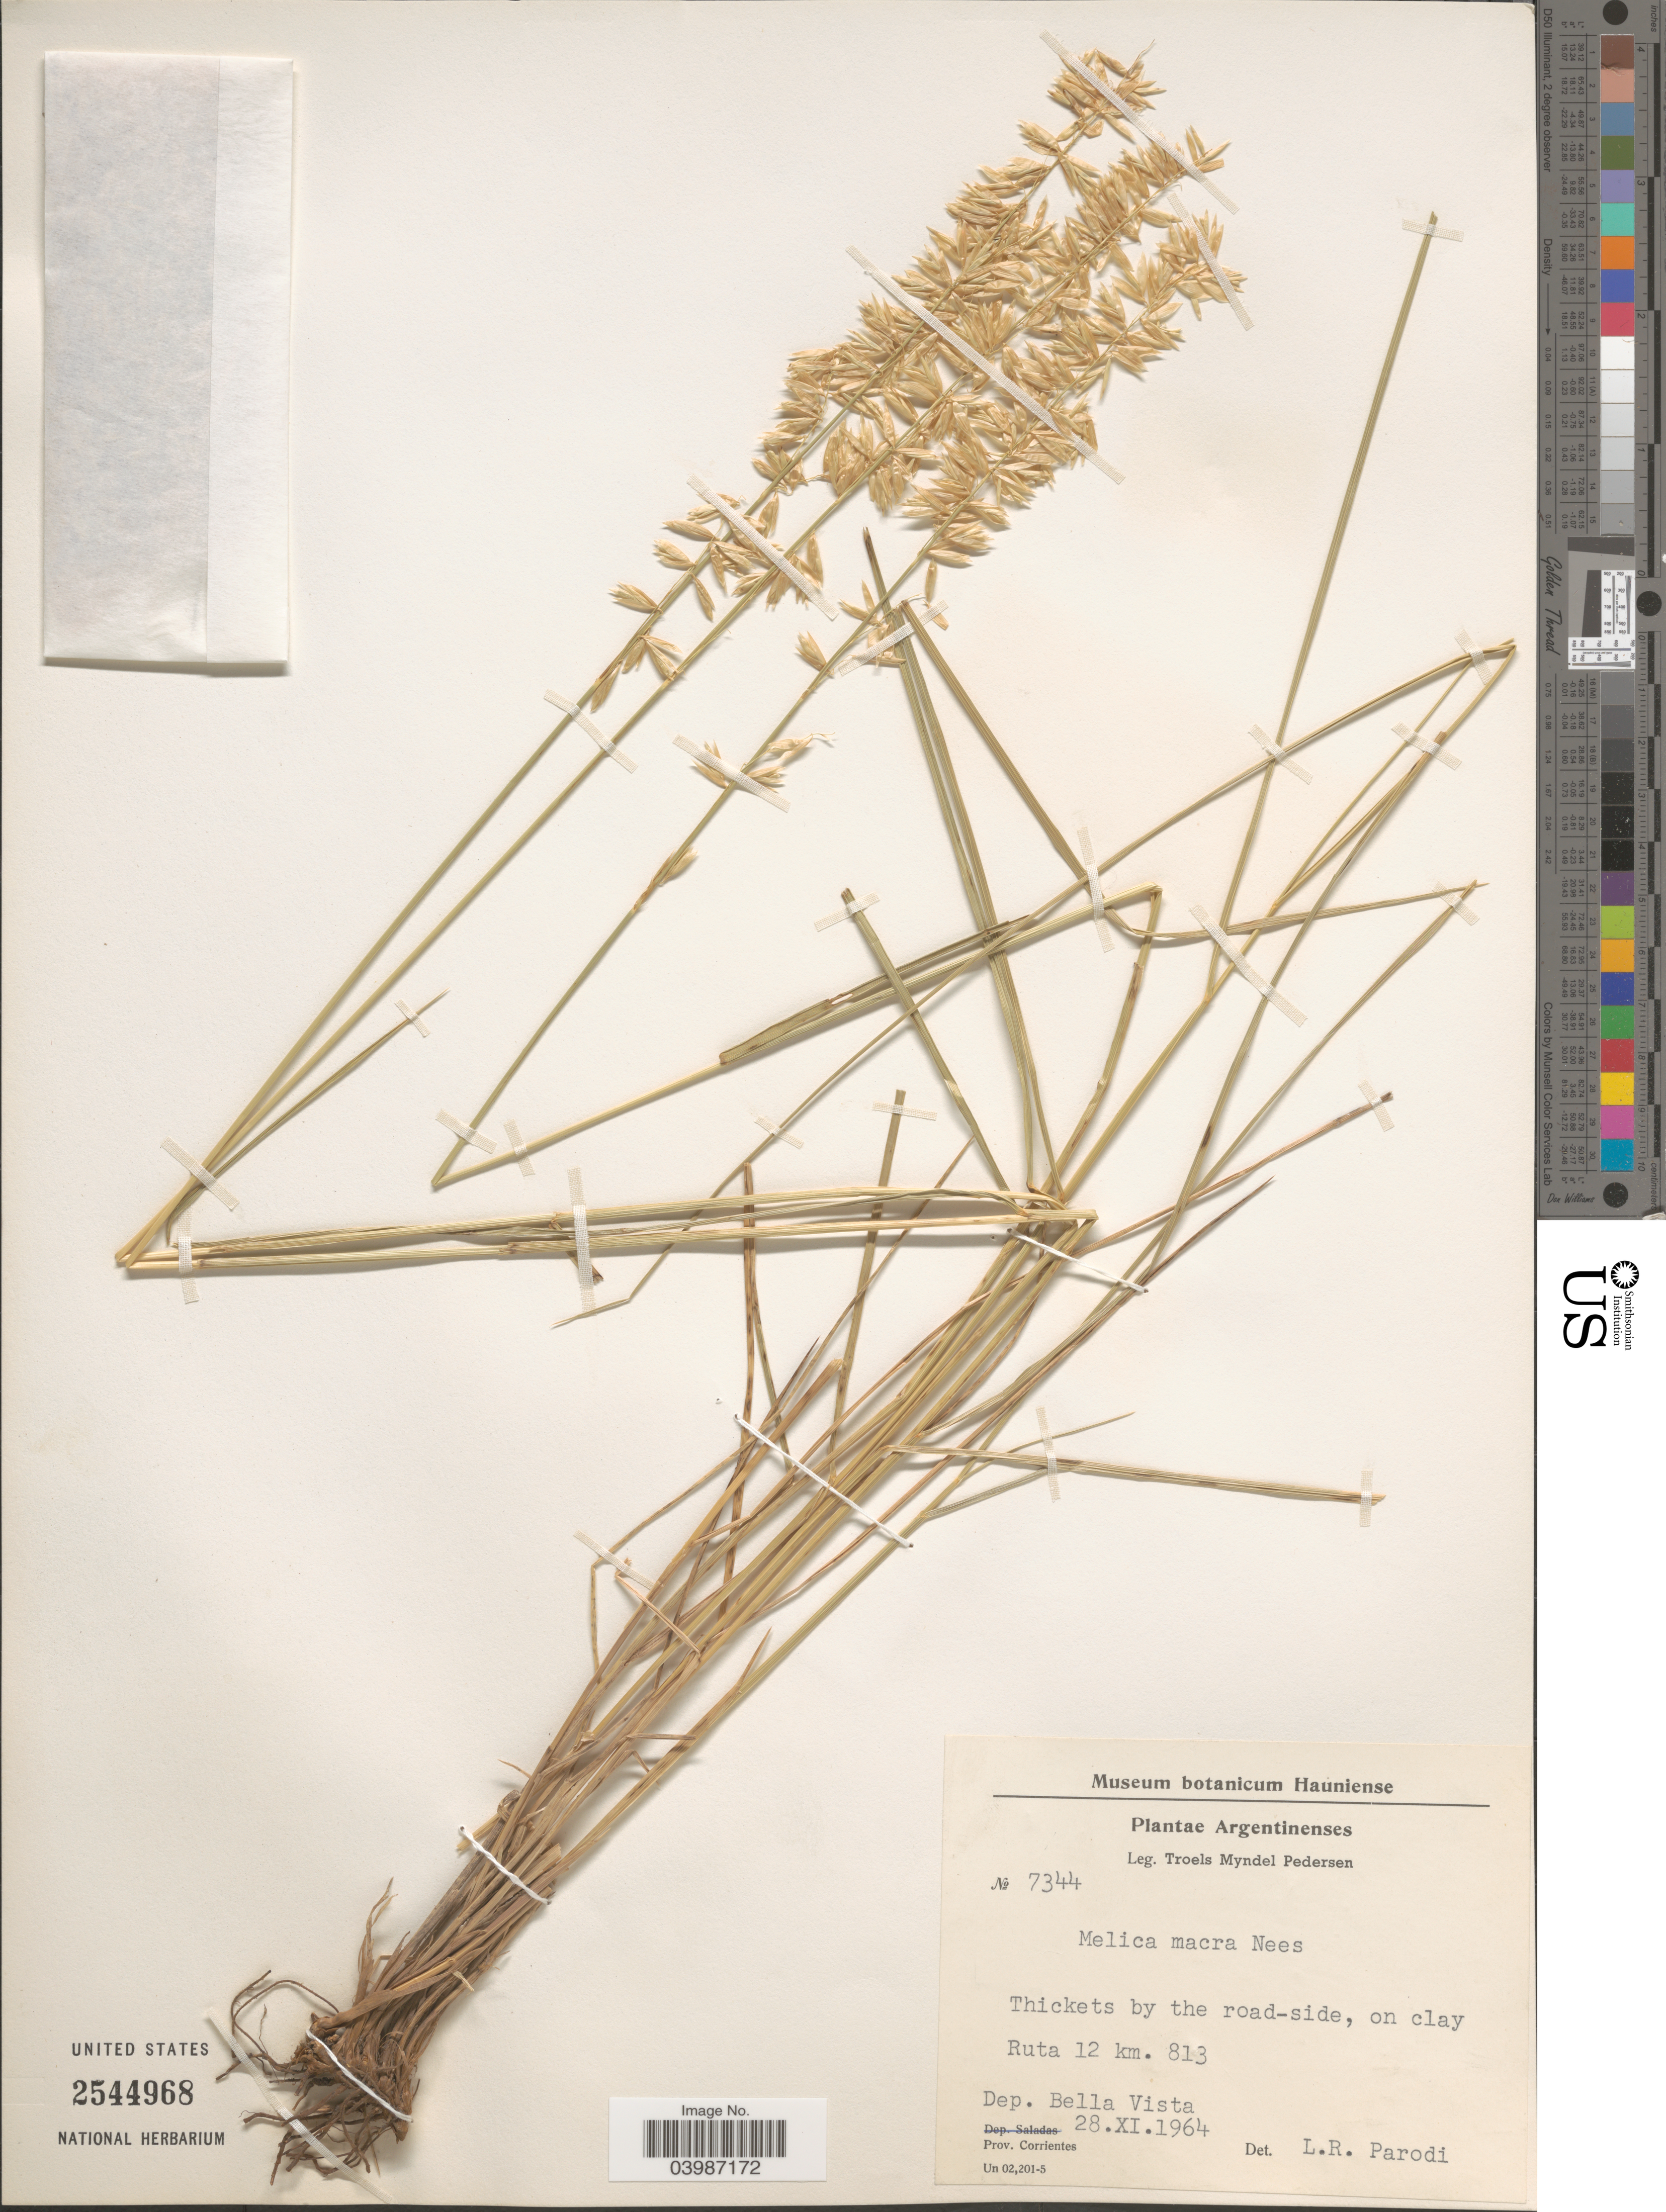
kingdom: Plantae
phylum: Tracheophyta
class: Liliopsida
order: Poales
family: Poaceae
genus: Melica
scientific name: Melica macra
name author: Nees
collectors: T. Pederson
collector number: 7344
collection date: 1964-11-28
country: Argentina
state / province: Corrientes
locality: Ruta 12 km. 813. Dep. Bella Vista.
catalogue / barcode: US 2544968